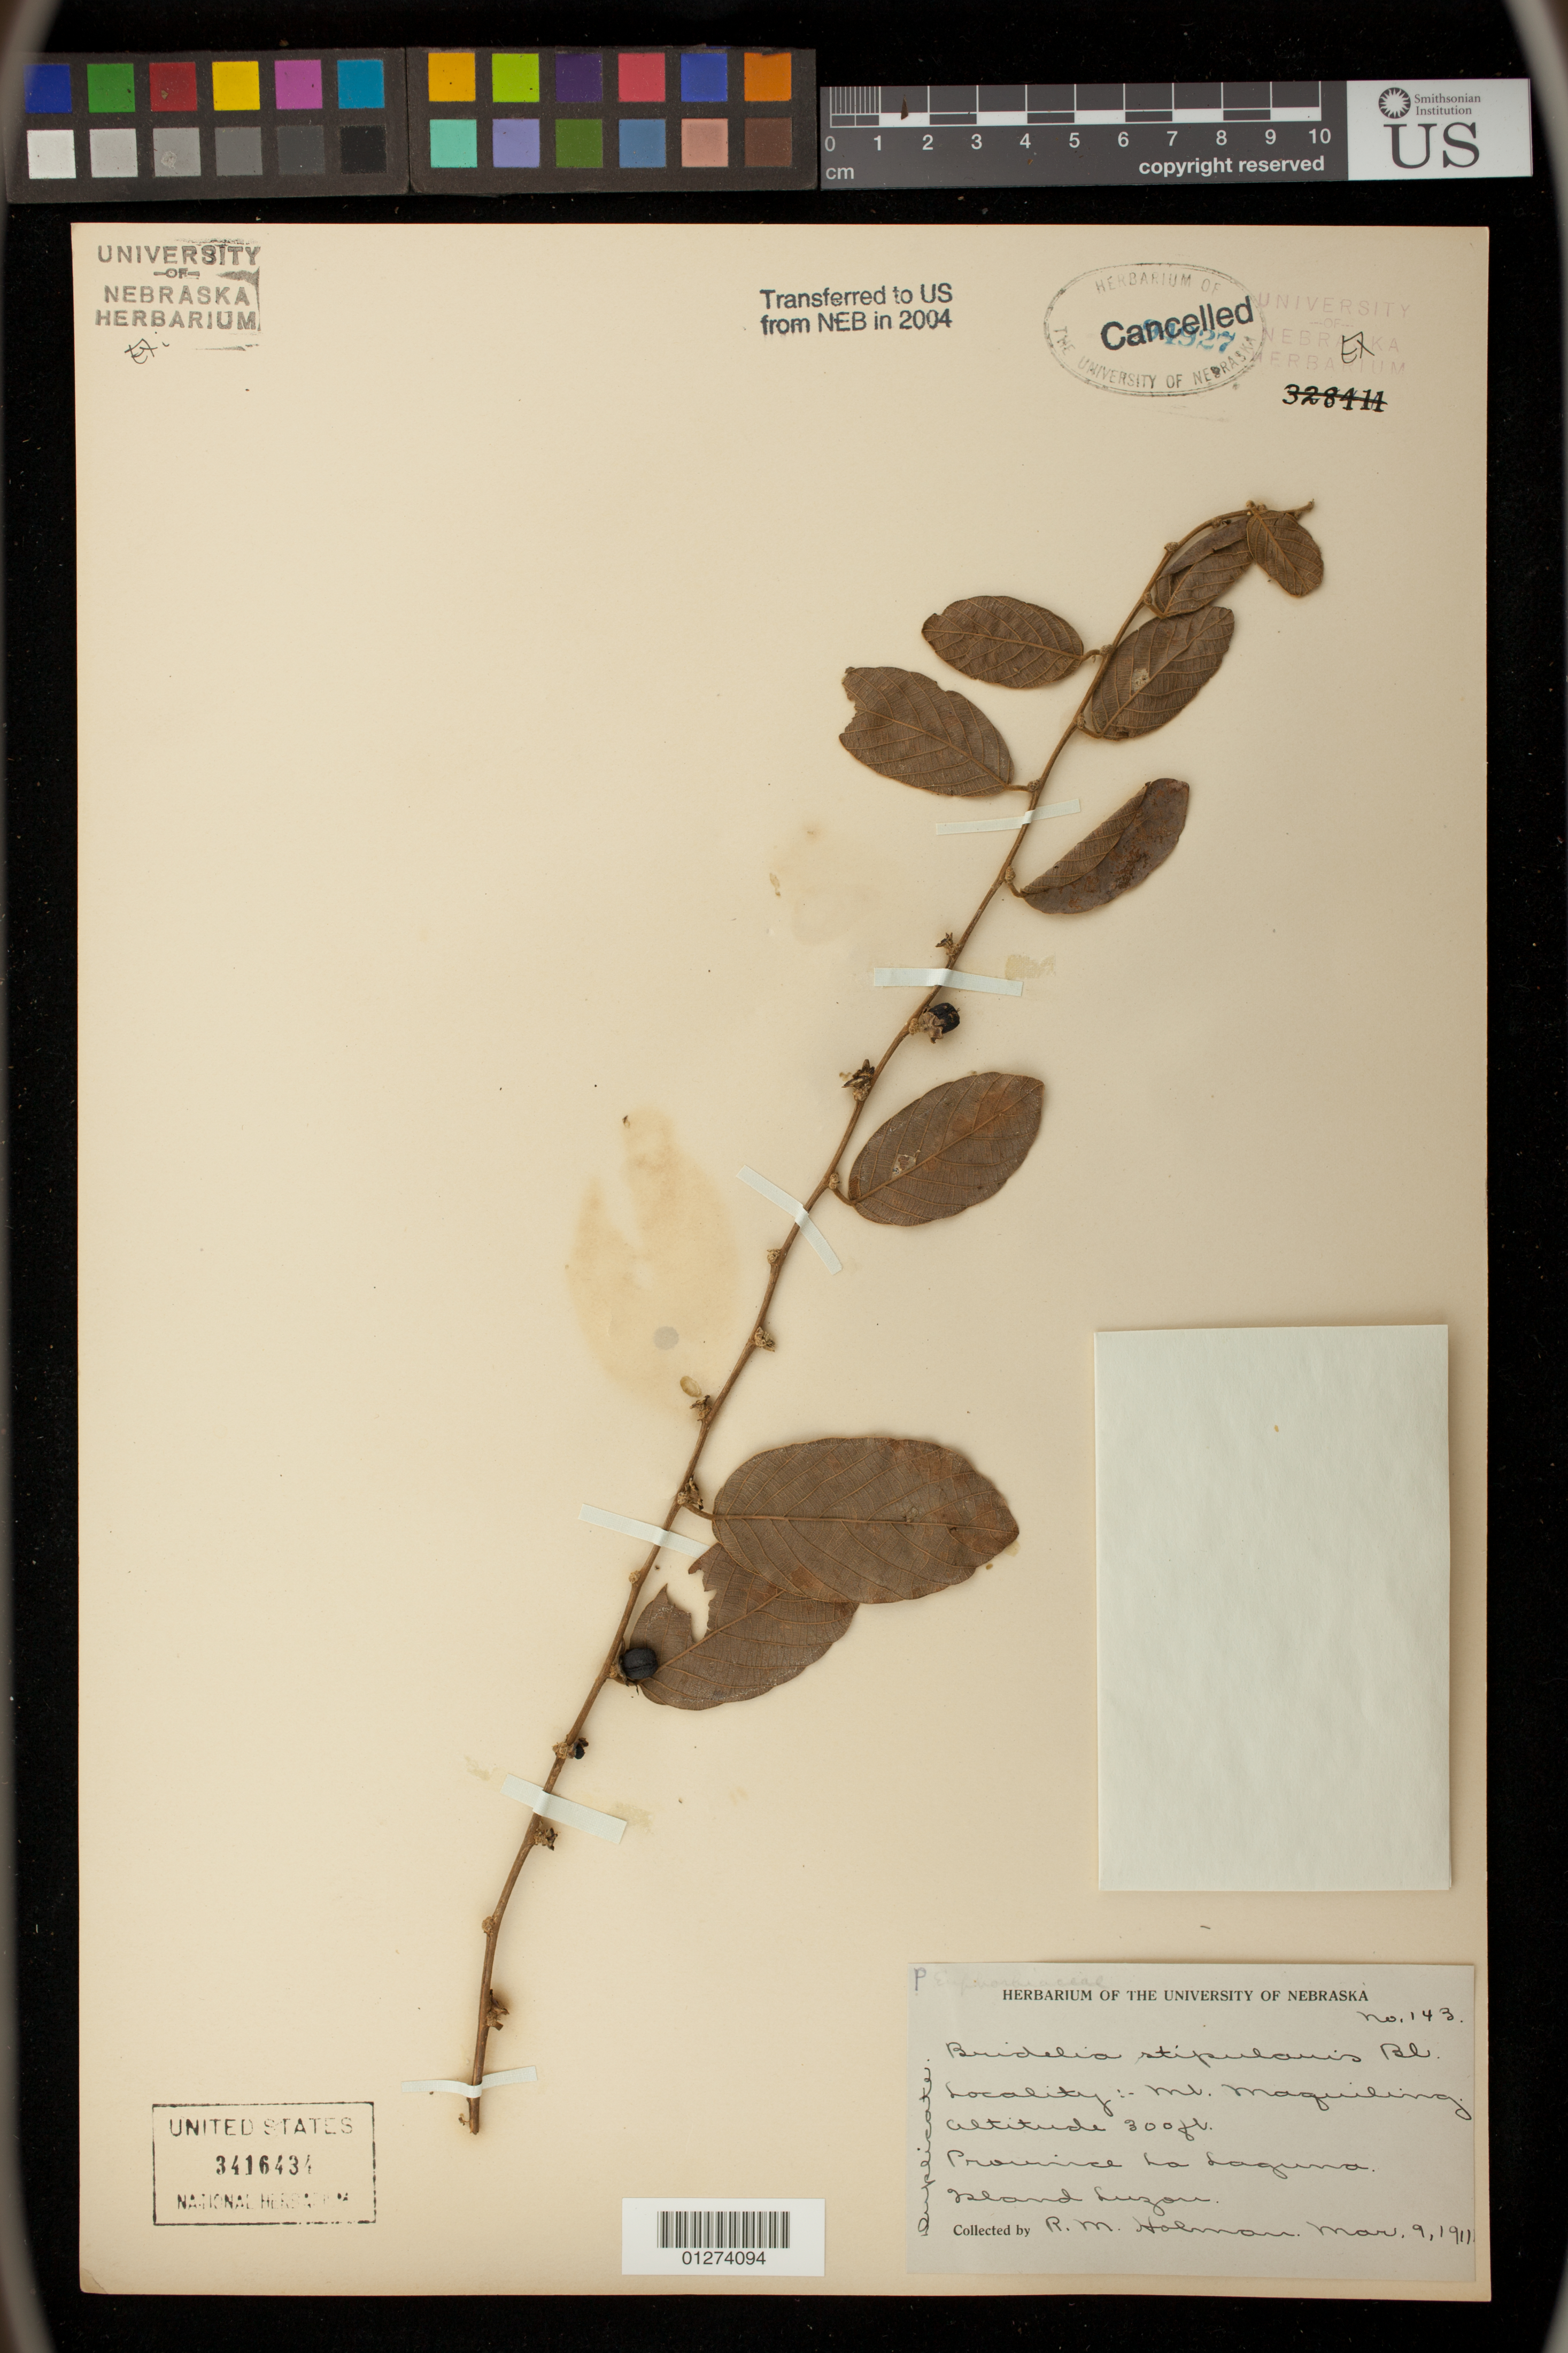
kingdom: Plantae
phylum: Tracheophyta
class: Magnoliopsida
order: Malpighiales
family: Phyllanthaceae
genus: Bridelia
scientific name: Bridelia stipularis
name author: (L.) Blume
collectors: R. Holman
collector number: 143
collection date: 1911-03-09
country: Philippines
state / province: Calabarzon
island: Luzon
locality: Mt. Maquiling, La Laguna, Luzon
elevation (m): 91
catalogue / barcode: US 3416434